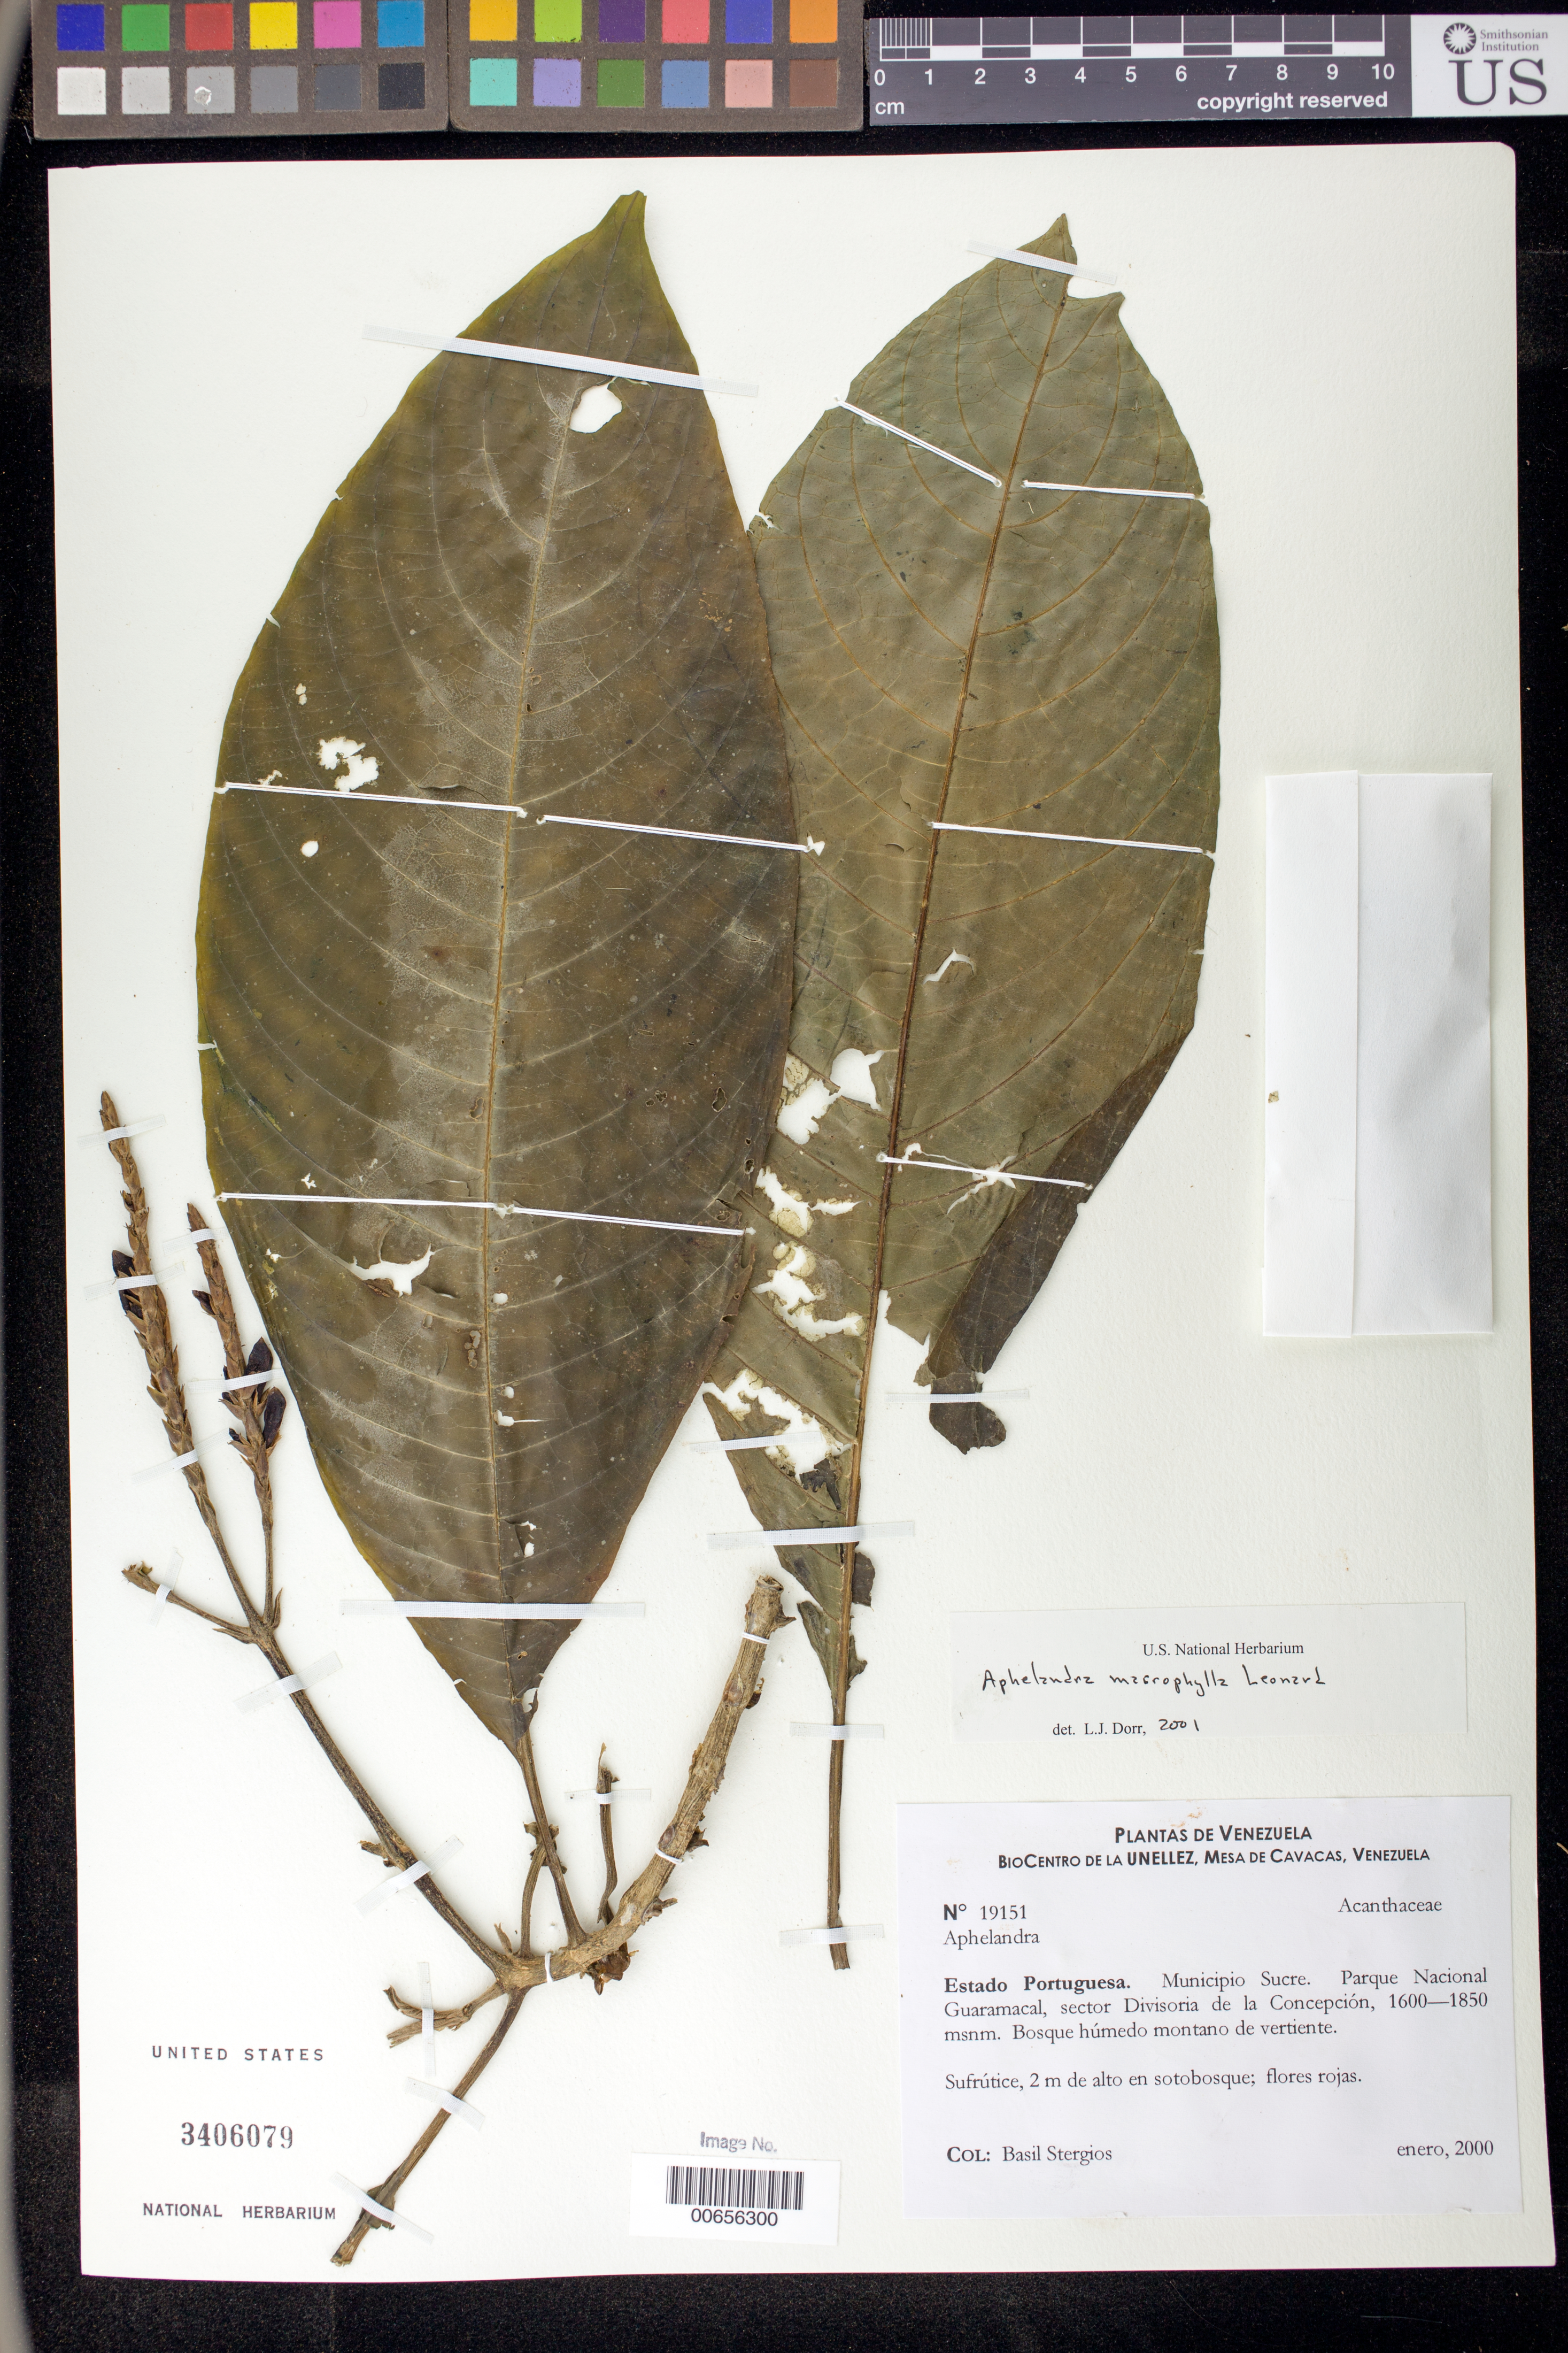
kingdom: Plantae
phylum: Tracheophyta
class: Magnoliopsida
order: Lamiales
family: Acanthaceae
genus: Aphelandra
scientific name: Aphelandra macrophylla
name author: Leonard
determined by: Dorr, L. J., (BOT), Smithsonian Institution - National Museum of Natural History (UNITED STATES)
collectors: B. G. Stergios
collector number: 19151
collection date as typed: Jan 2000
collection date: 2000-01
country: Venezuela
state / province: Portuguesa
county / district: Sucre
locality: Parque Nacional Guaramacal, Sector La Divisoria de la Concepción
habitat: Bosque humedo montano de vertiente.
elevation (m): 1600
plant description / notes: PORT, US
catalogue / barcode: US 3406079